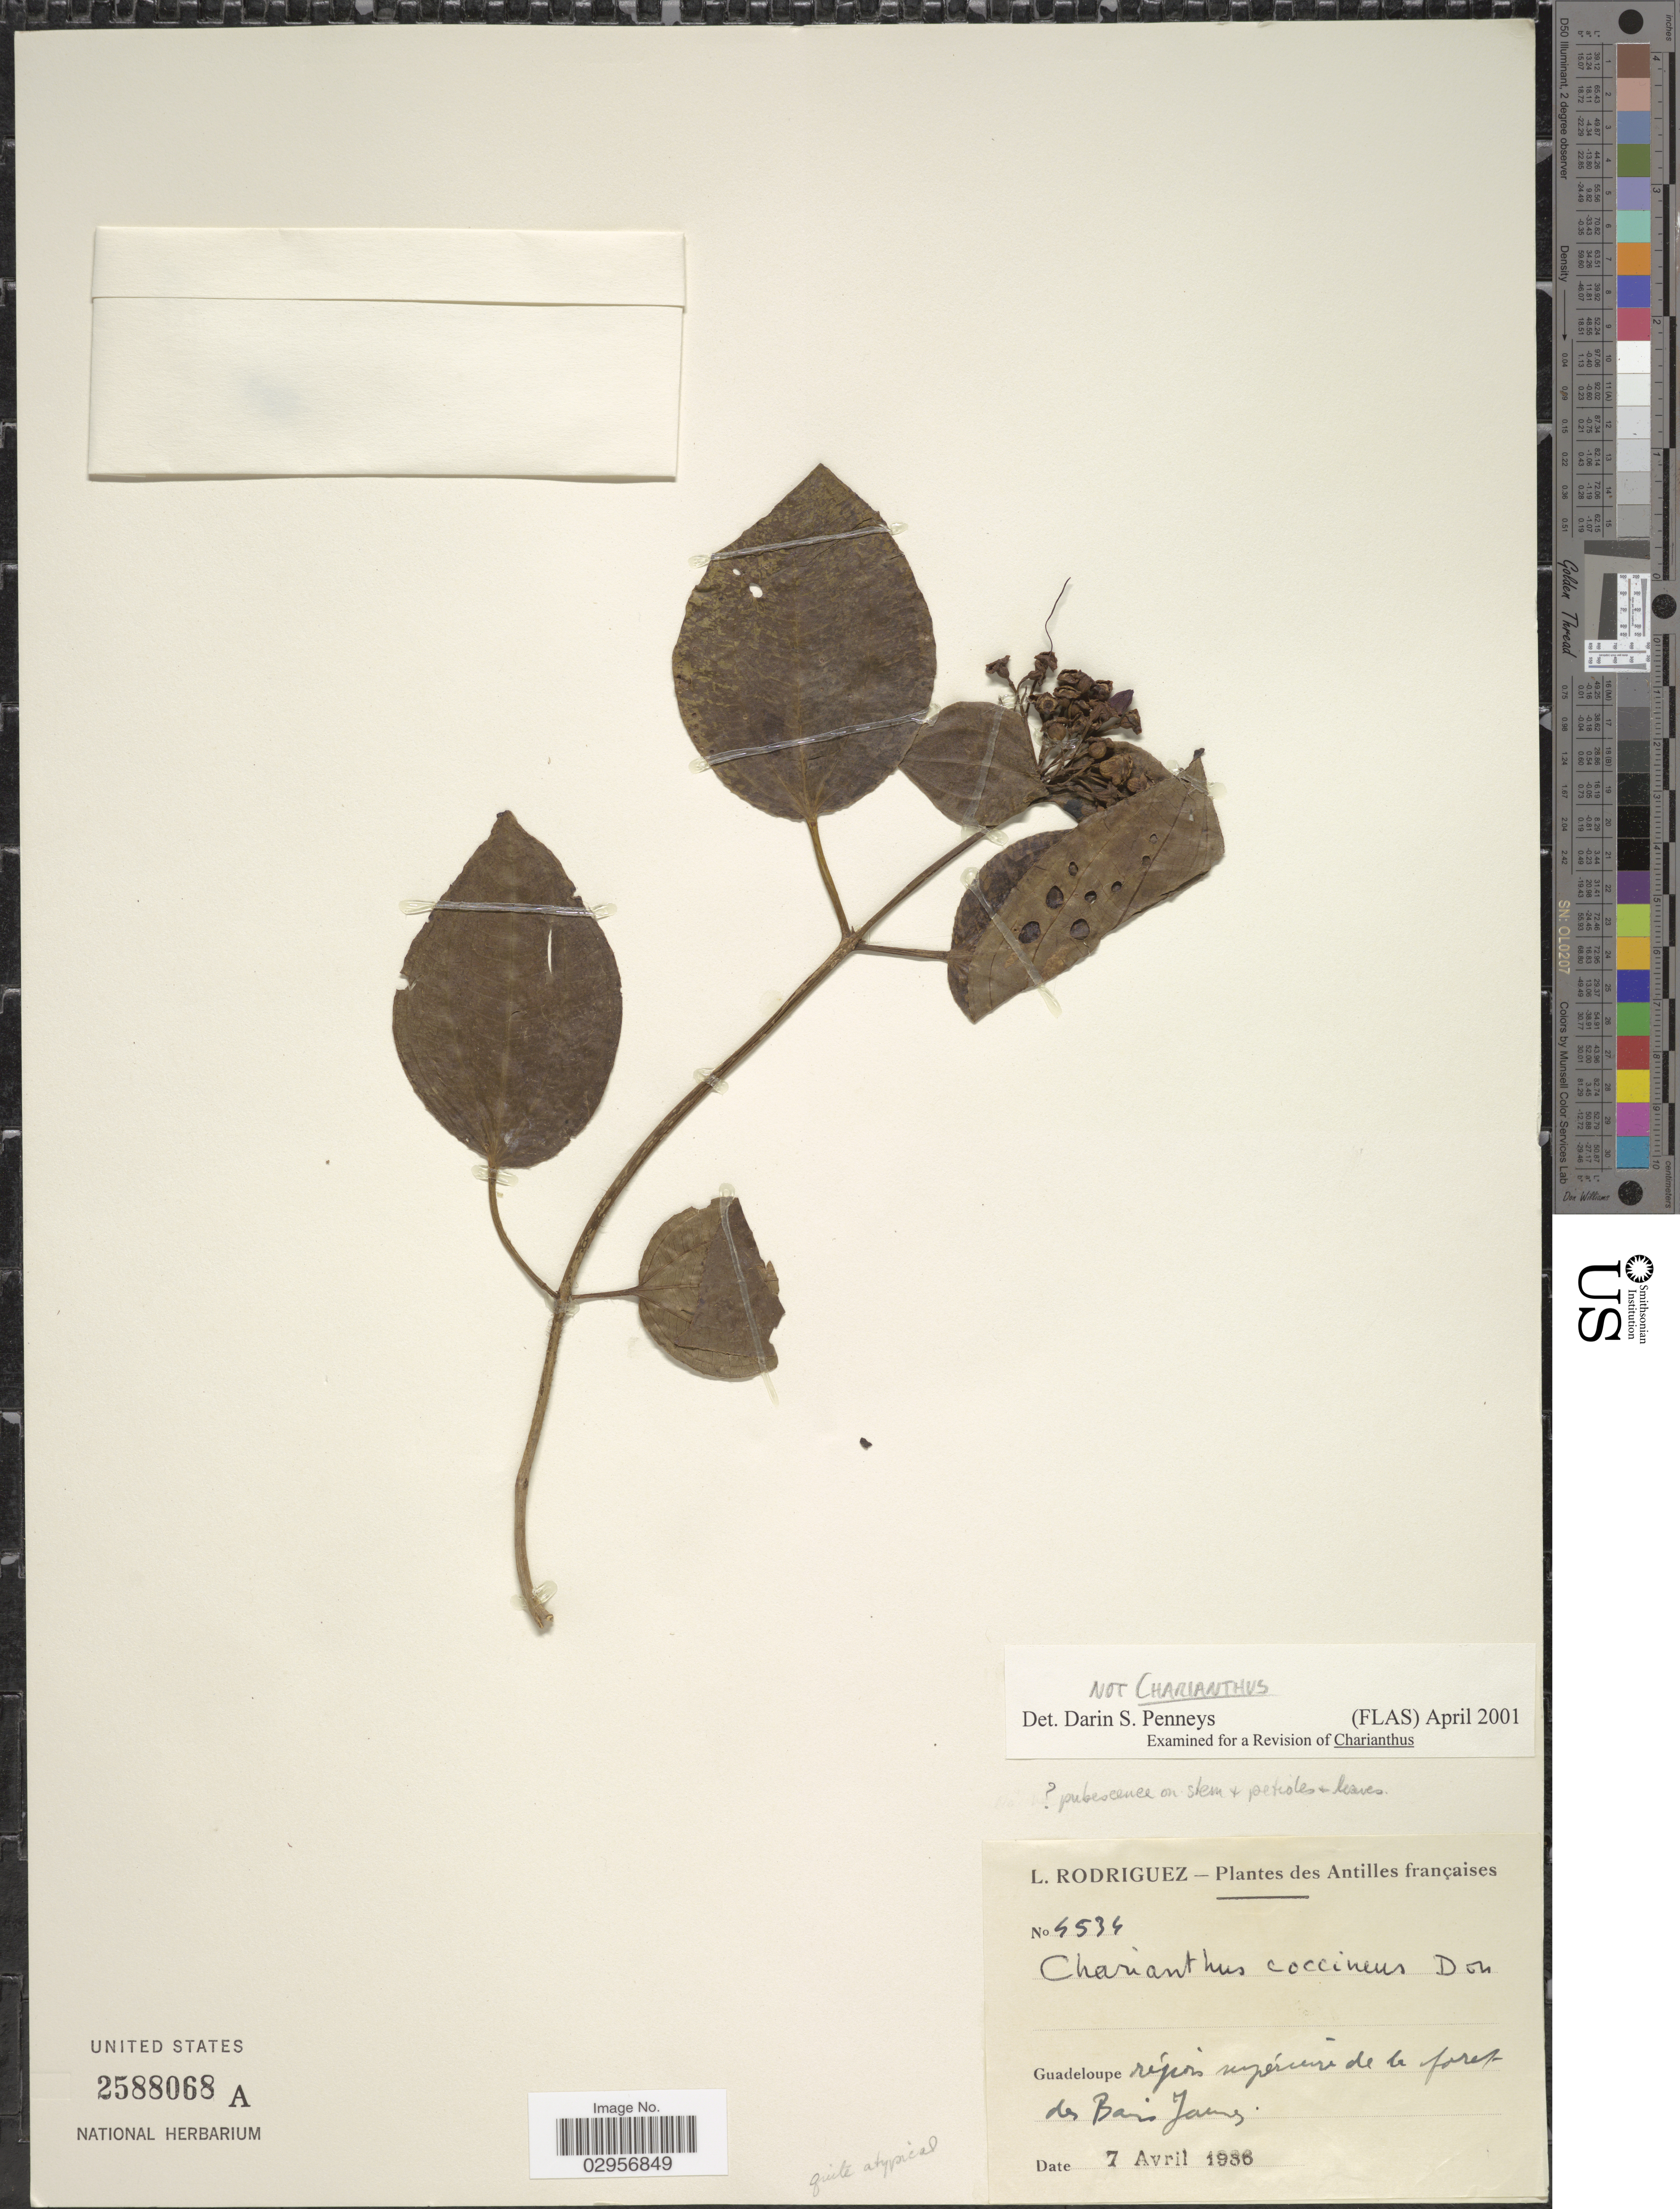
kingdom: Plantae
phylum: Tracheophyta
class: Magnoliopsida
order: Myrtales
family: Melastomataceae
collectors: L. Rodriguez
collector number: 4534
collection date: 1936-04-07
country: Guadeloupe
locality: Région supérieure de le foret des Bario James. [interpreted] Antilles françaises.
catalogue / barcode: US 2588068A